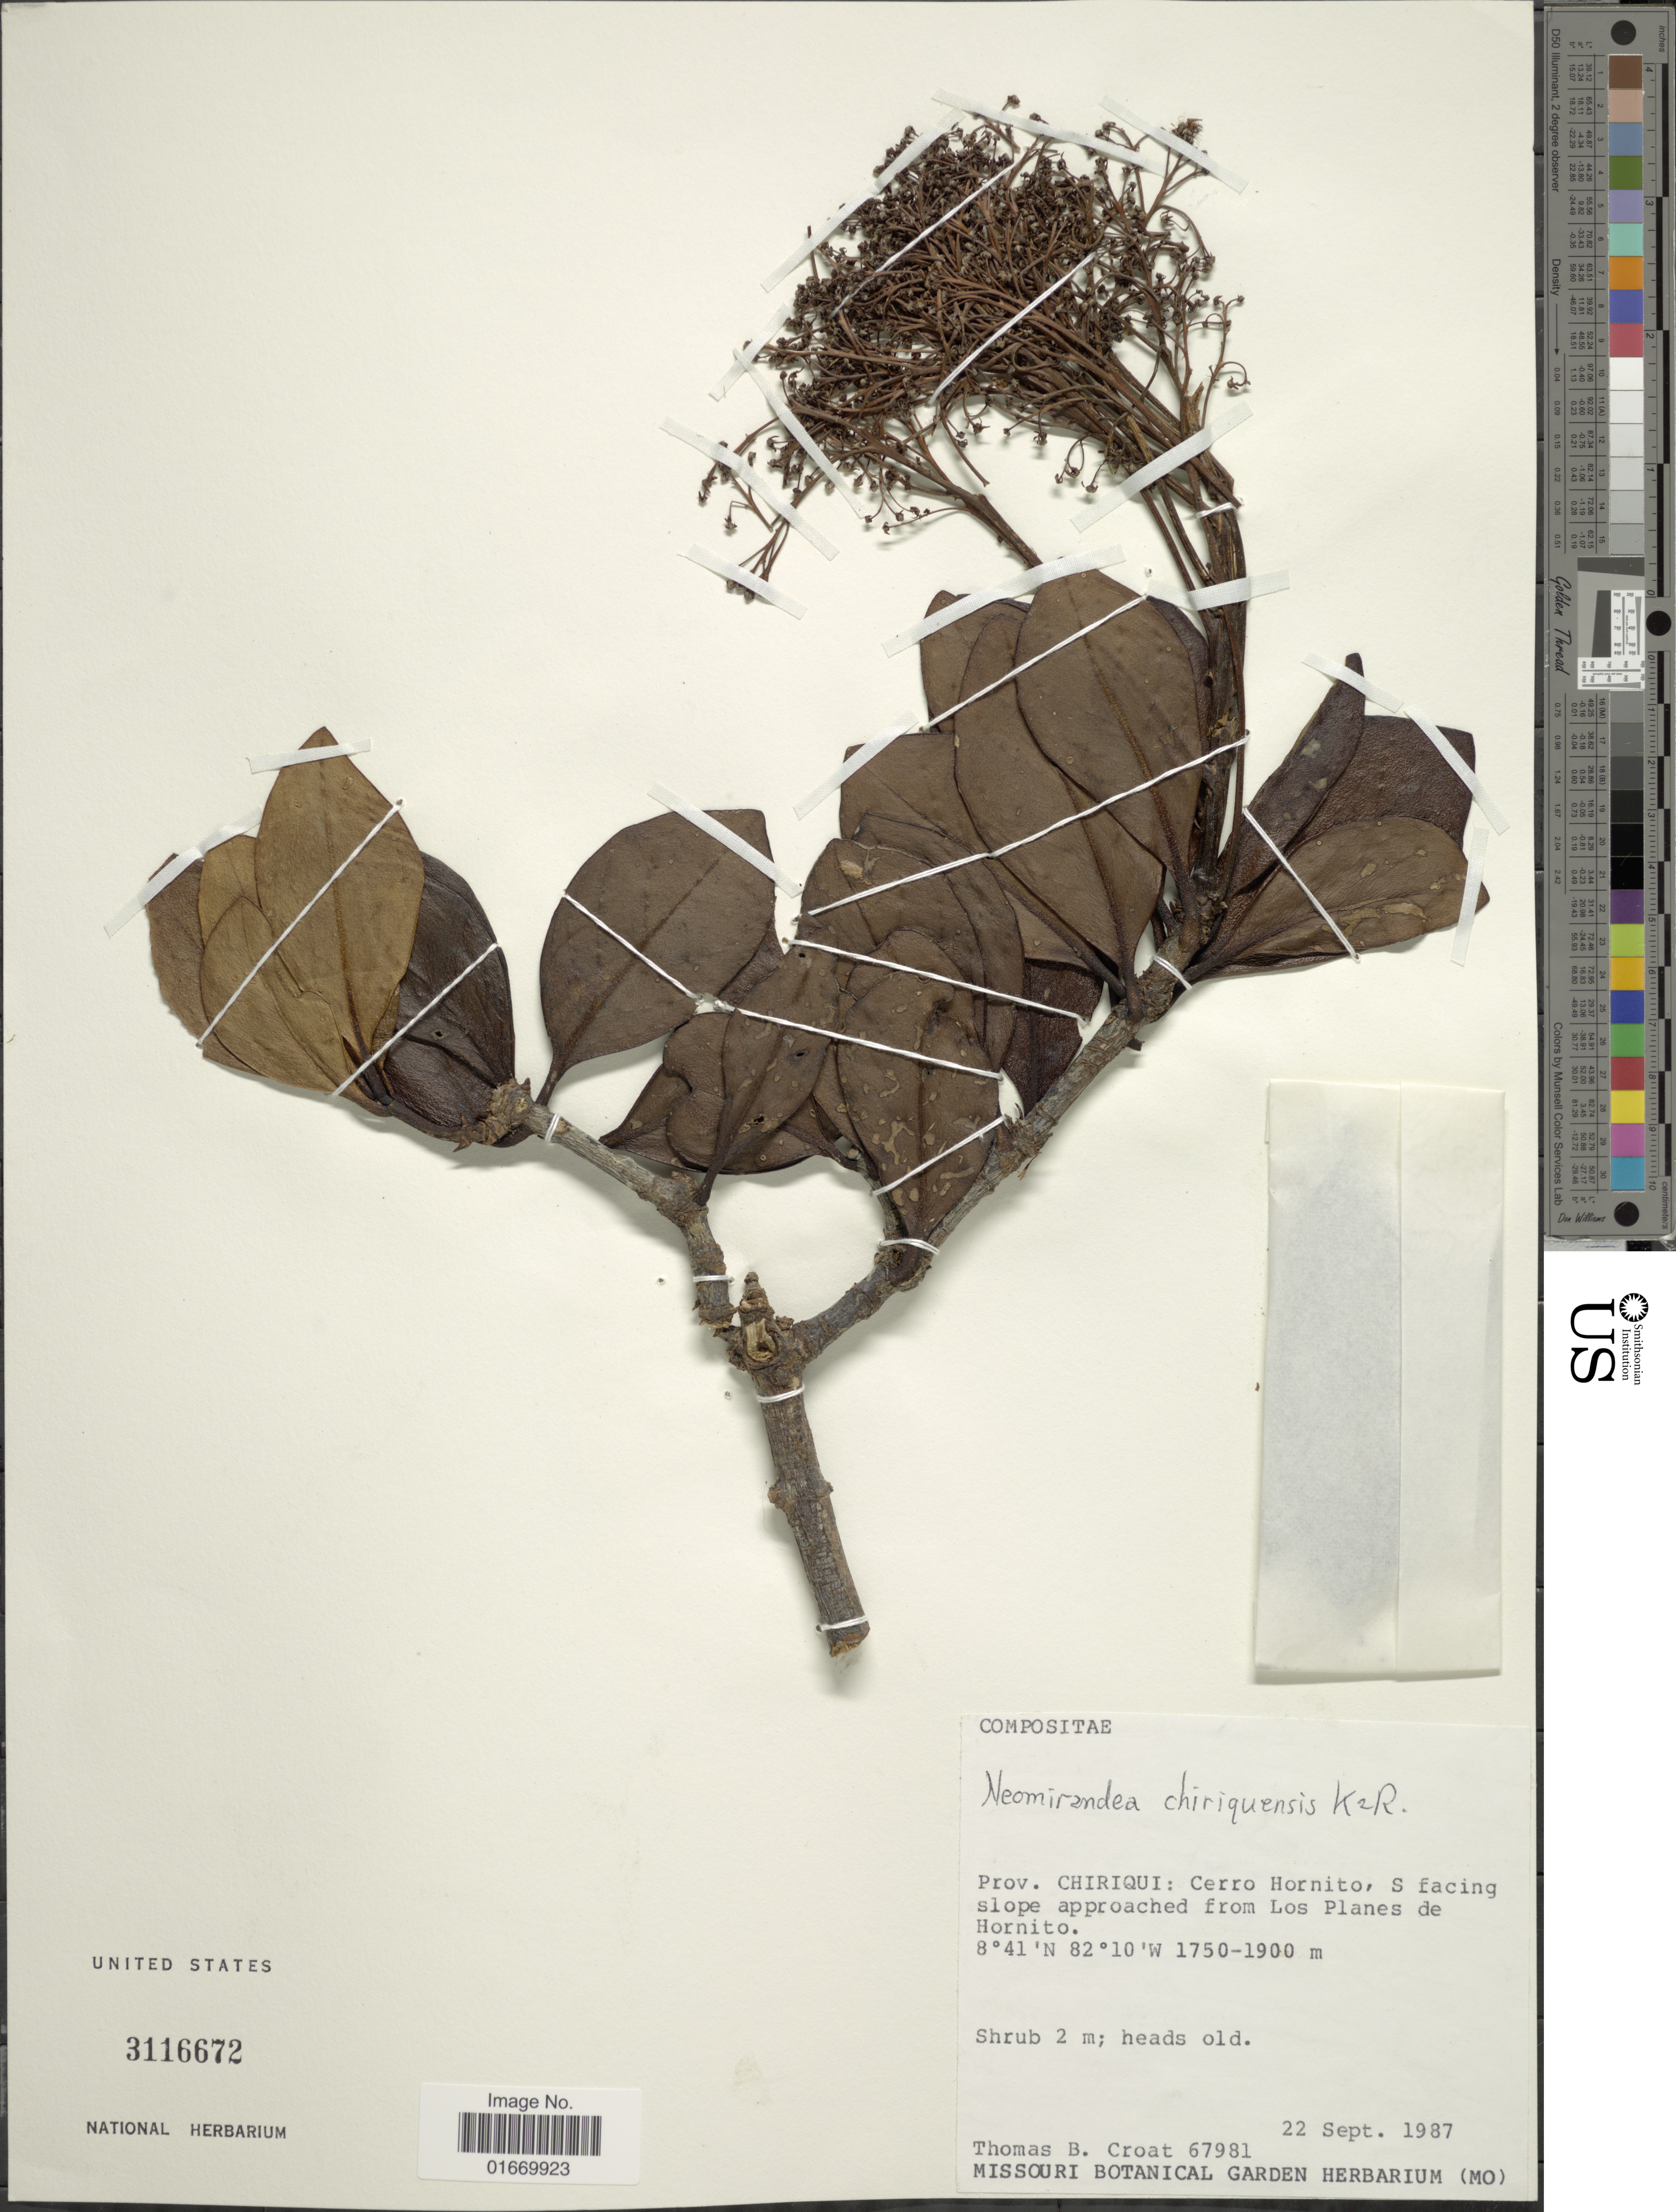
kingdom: Plantae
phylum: Tracheophyta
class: Magnoliopsida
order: Asterales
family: Asteraceae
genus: Neomirandea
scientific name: Neomirandea chiriquensis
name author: R.M. King & H. Rob.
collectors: T. B. Croat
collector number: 67981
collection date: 1987-09-22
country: Panama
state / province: Chiriqui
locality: Cerro Hornito, S facing slope approached from Los Planes de Hornito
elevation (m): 1750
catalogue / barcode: US 3116672